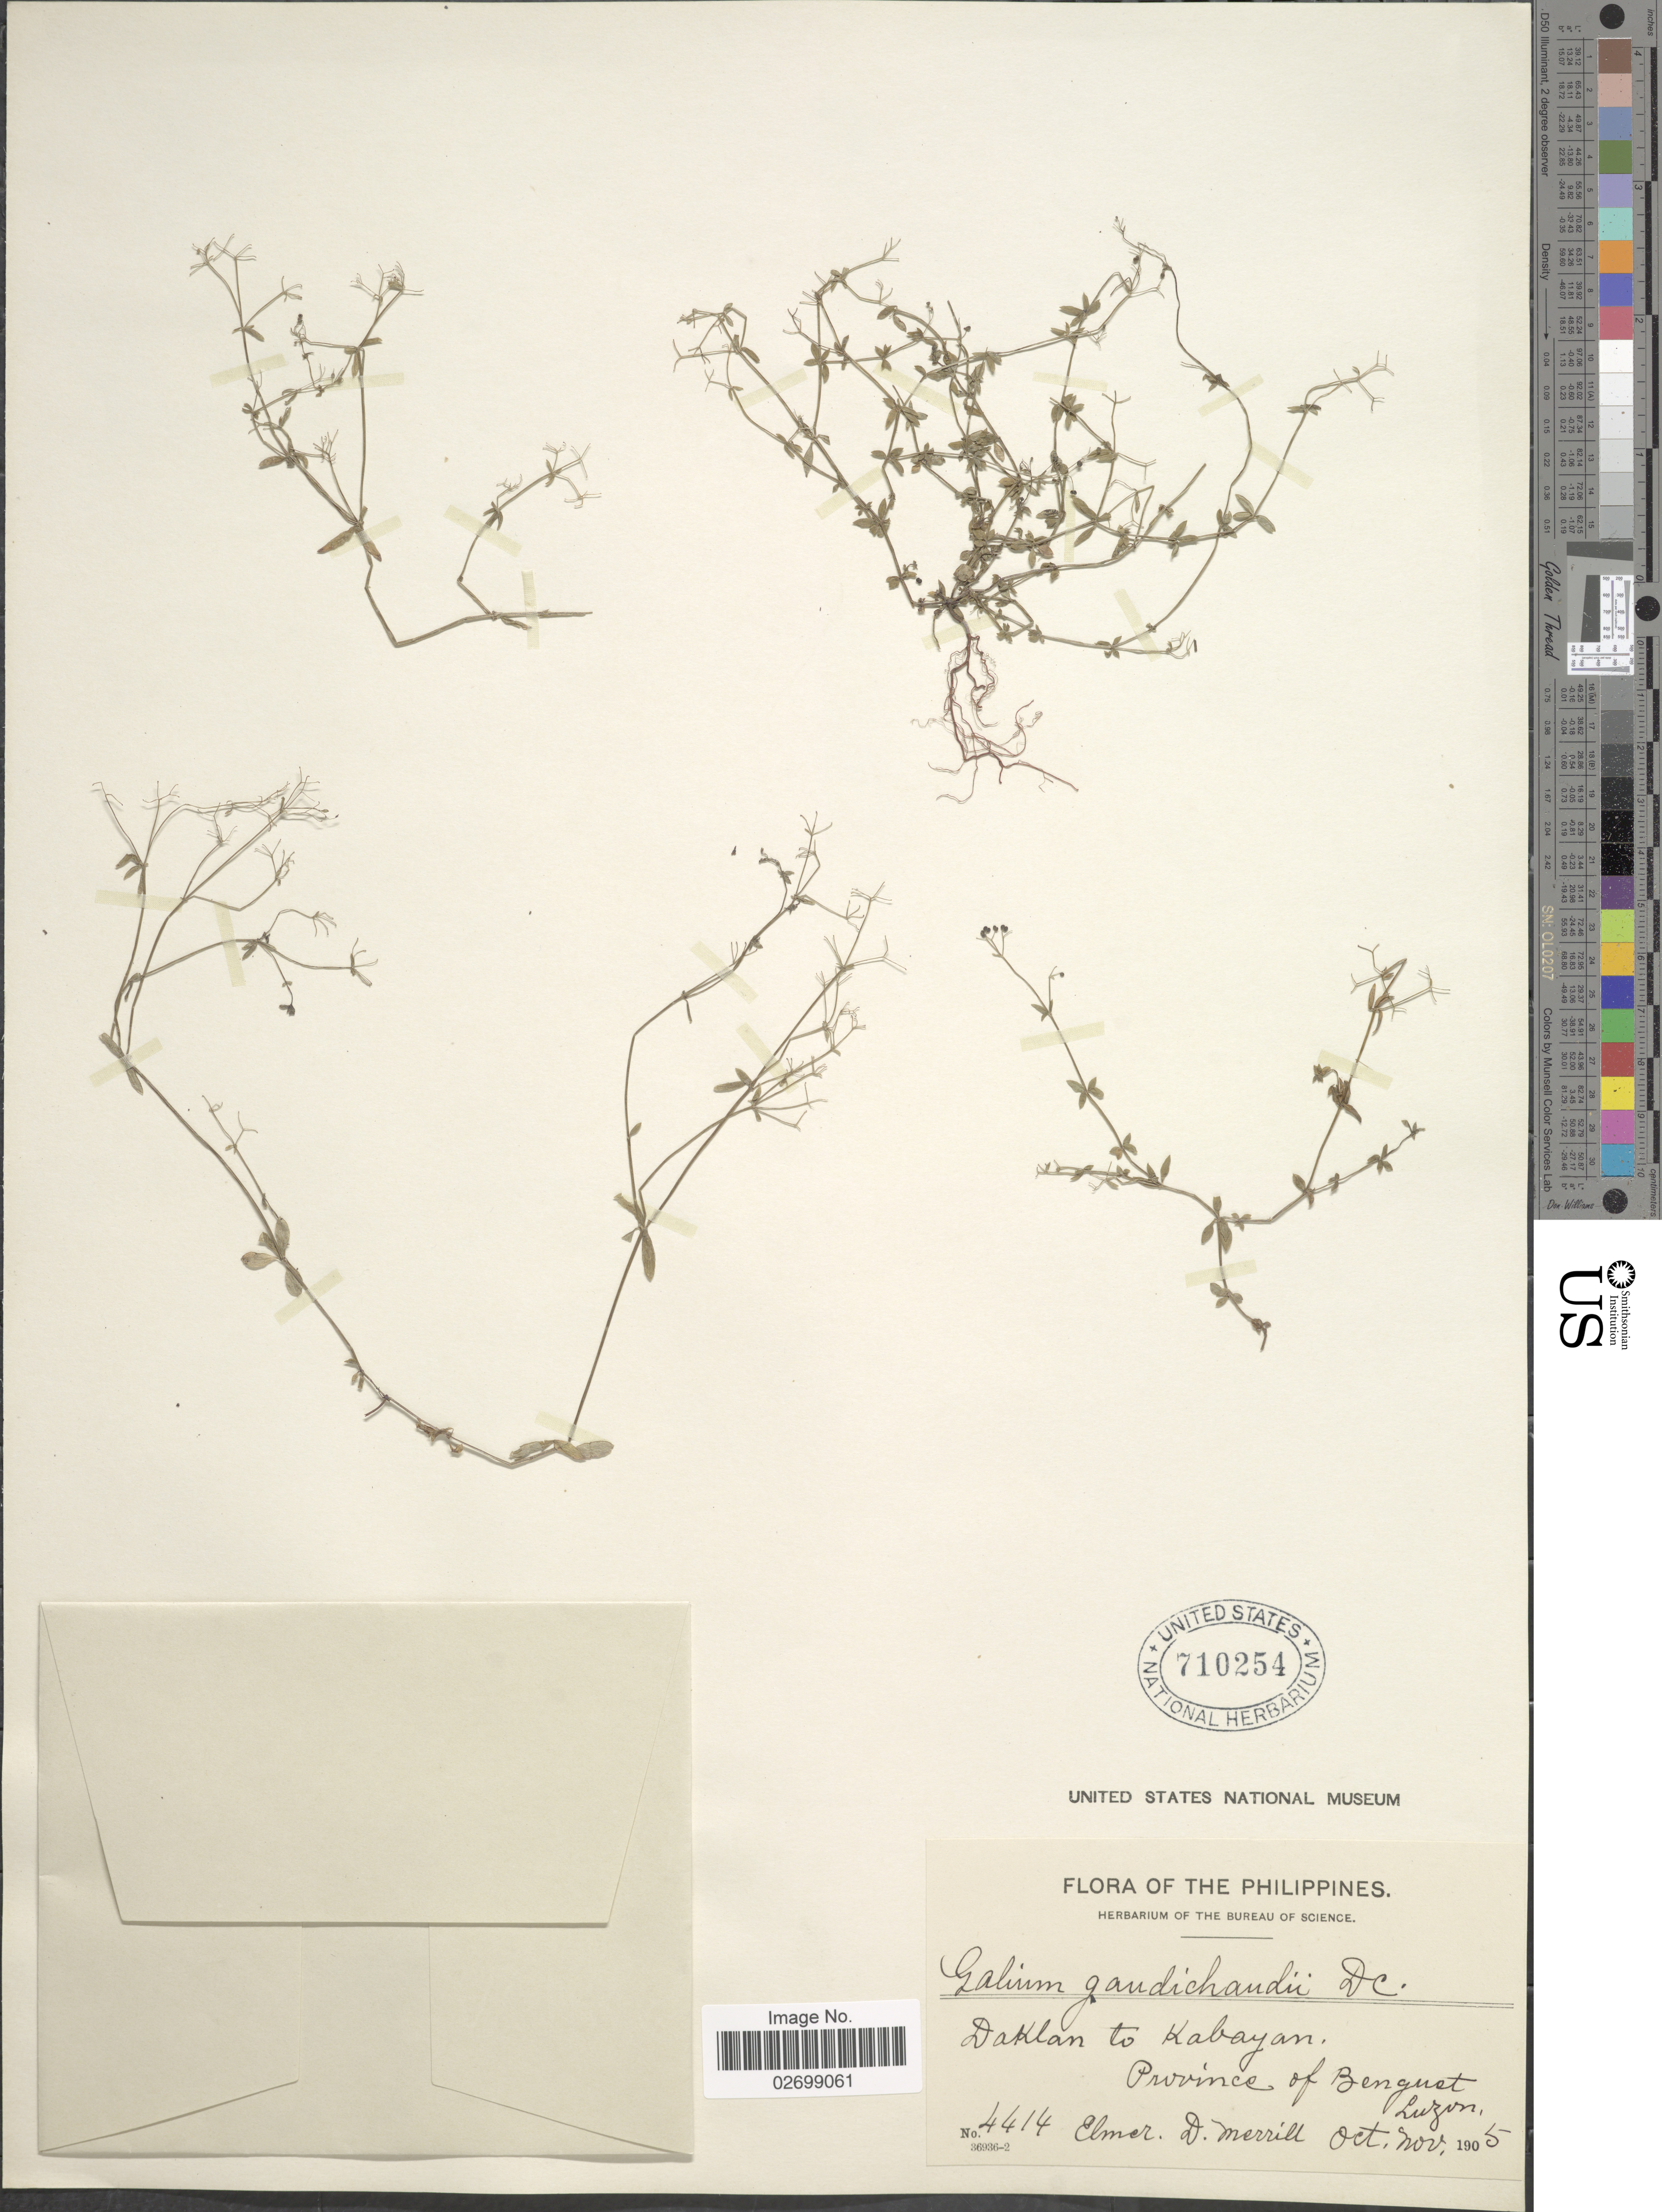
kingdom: Plantae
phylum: Tracheophyta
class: Magnoliopsida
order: Gentianales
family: Rubiaceae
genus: Galium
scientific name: Galium gaudichaudii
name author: DC.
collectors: E. D. Merrill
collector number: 4414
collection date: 1905-10/1905-11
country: Philippines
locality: Daklan to Kabayan, Province of Benguet, Luzon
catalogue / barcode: US 710254